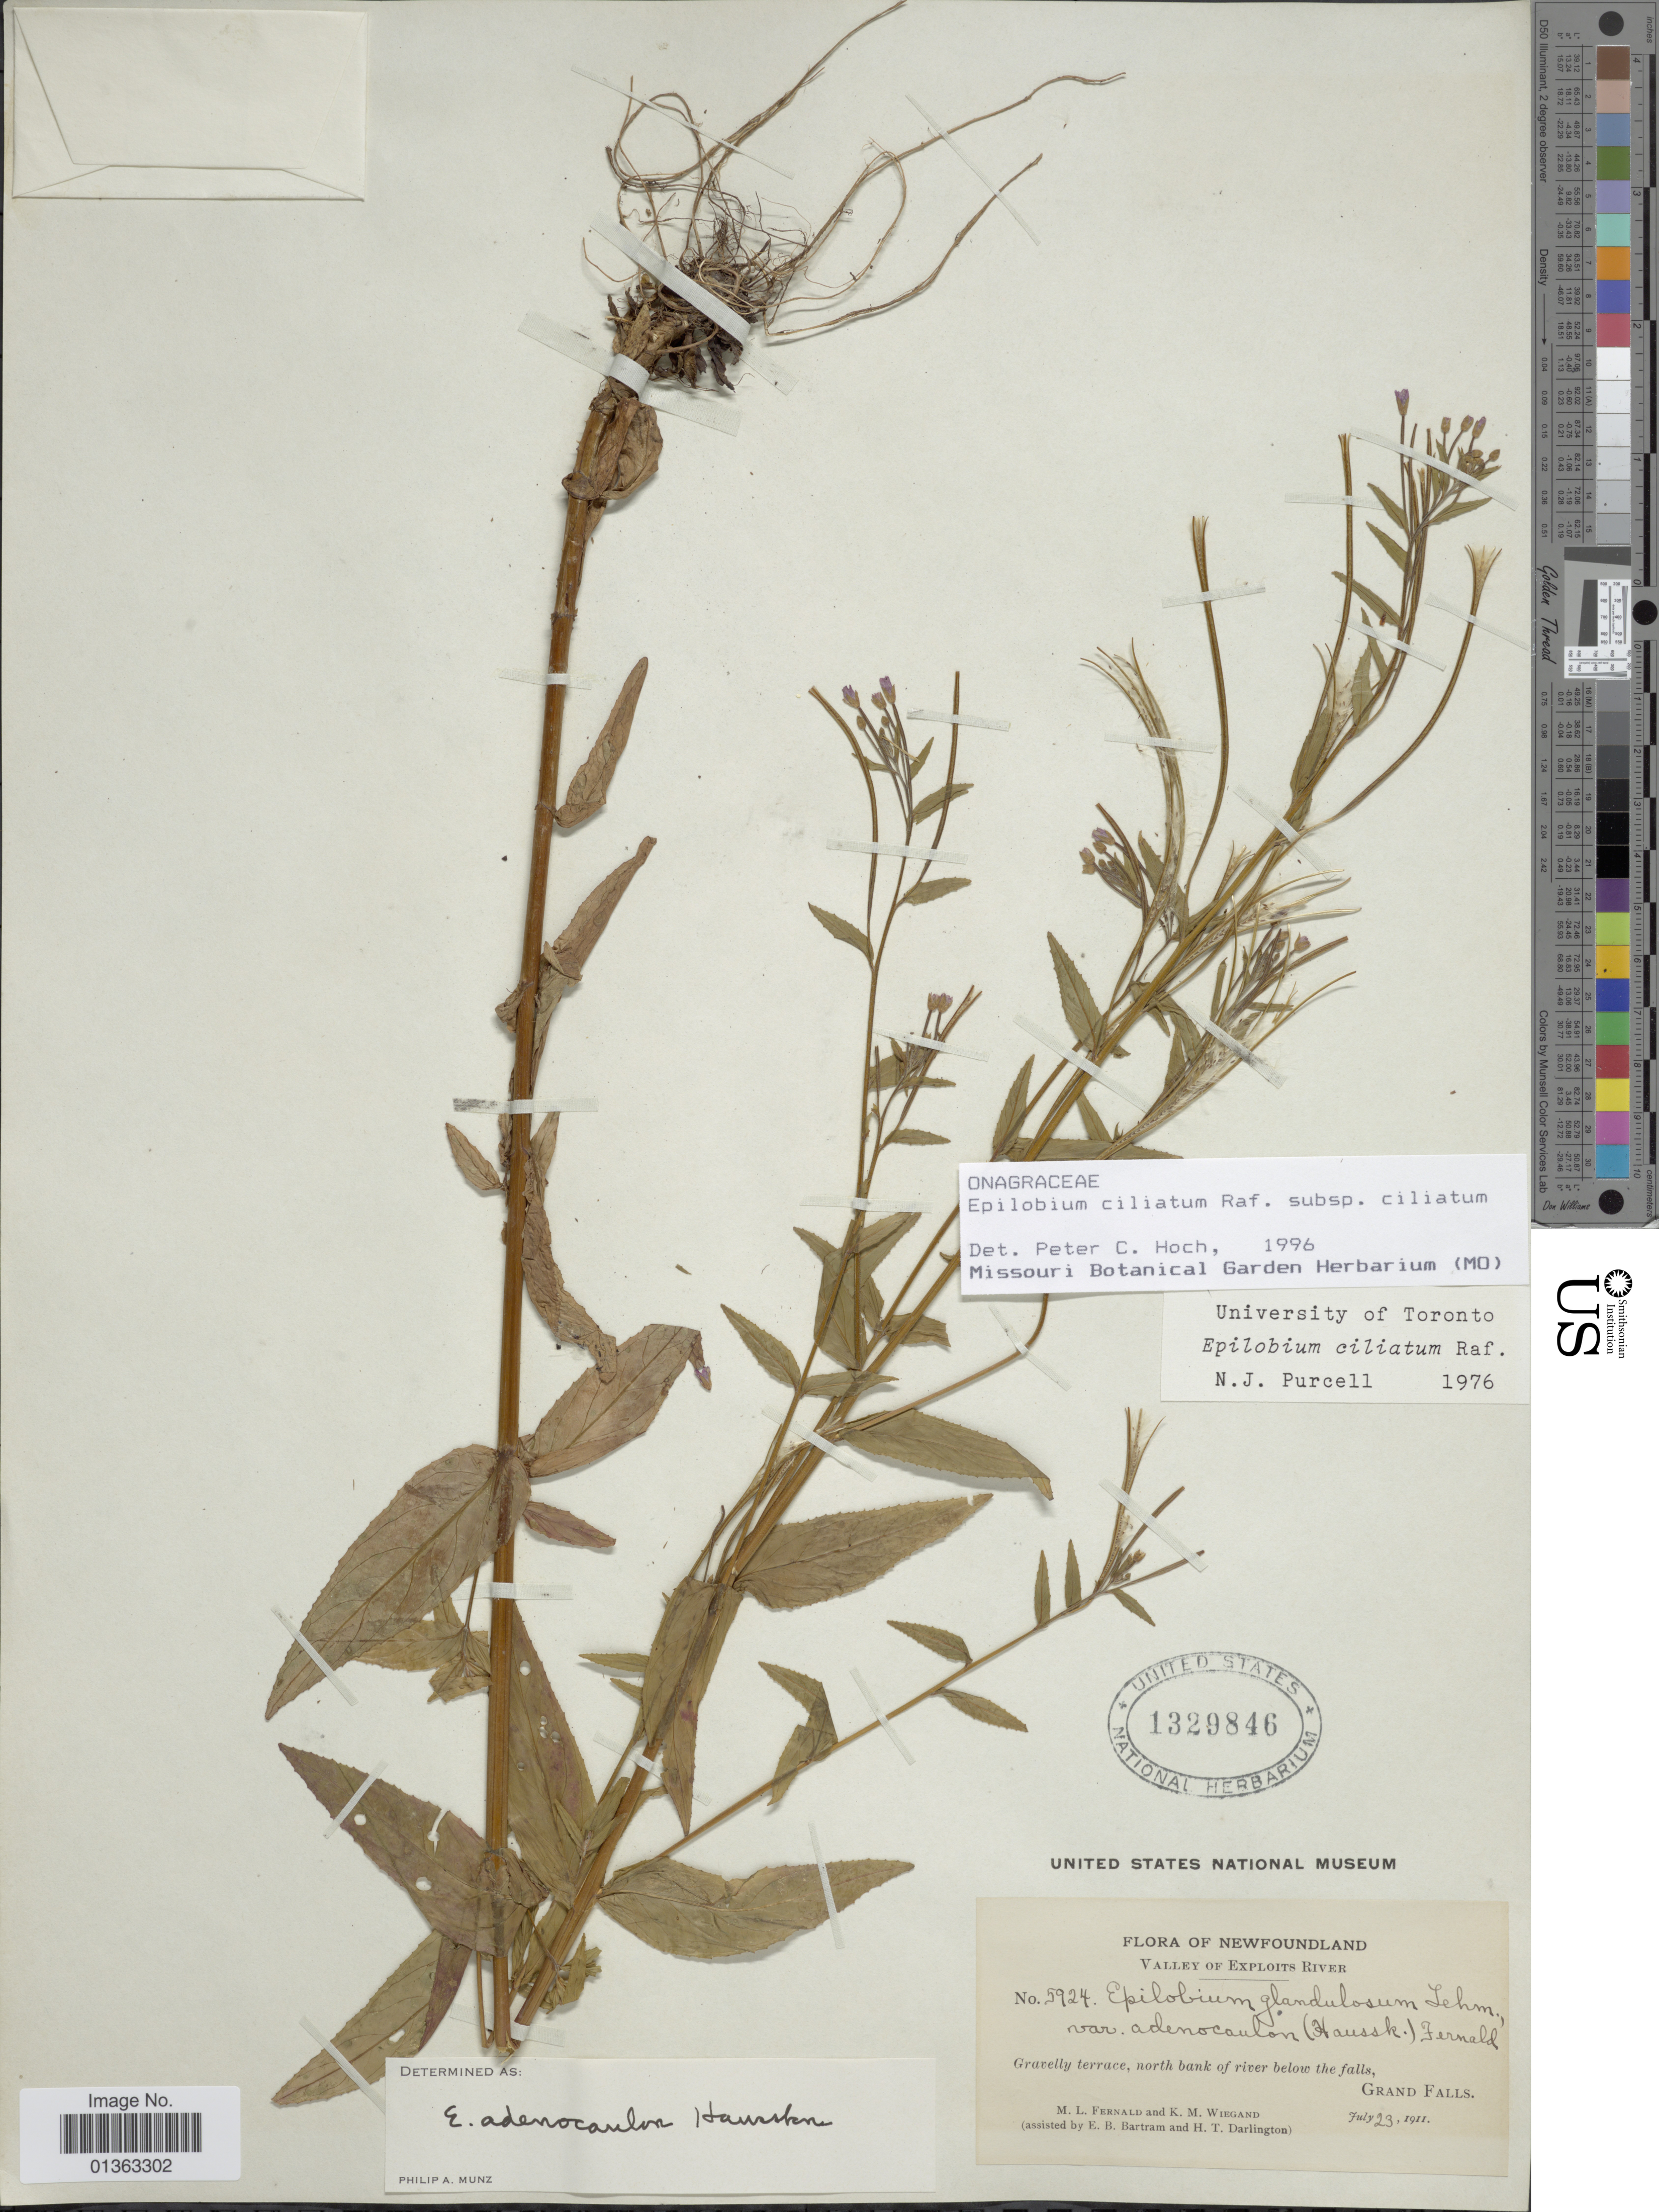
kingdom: Plantae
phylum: Tracheophyta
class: Magnoliopsida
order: Myrtales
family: Onagraceae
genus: Epilobium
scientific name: Epilobium ciliatum subsp. ciliatum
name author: Raf.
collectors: M. L. Fernald, K. M. Wiegand, E. B. Bartram & H. Darlington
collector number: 5924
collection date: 1911-07-23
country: Canada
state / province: Newfoundland and Labrador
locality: Valley of Exploits River. Grand Falls.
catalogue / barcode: US 1329846